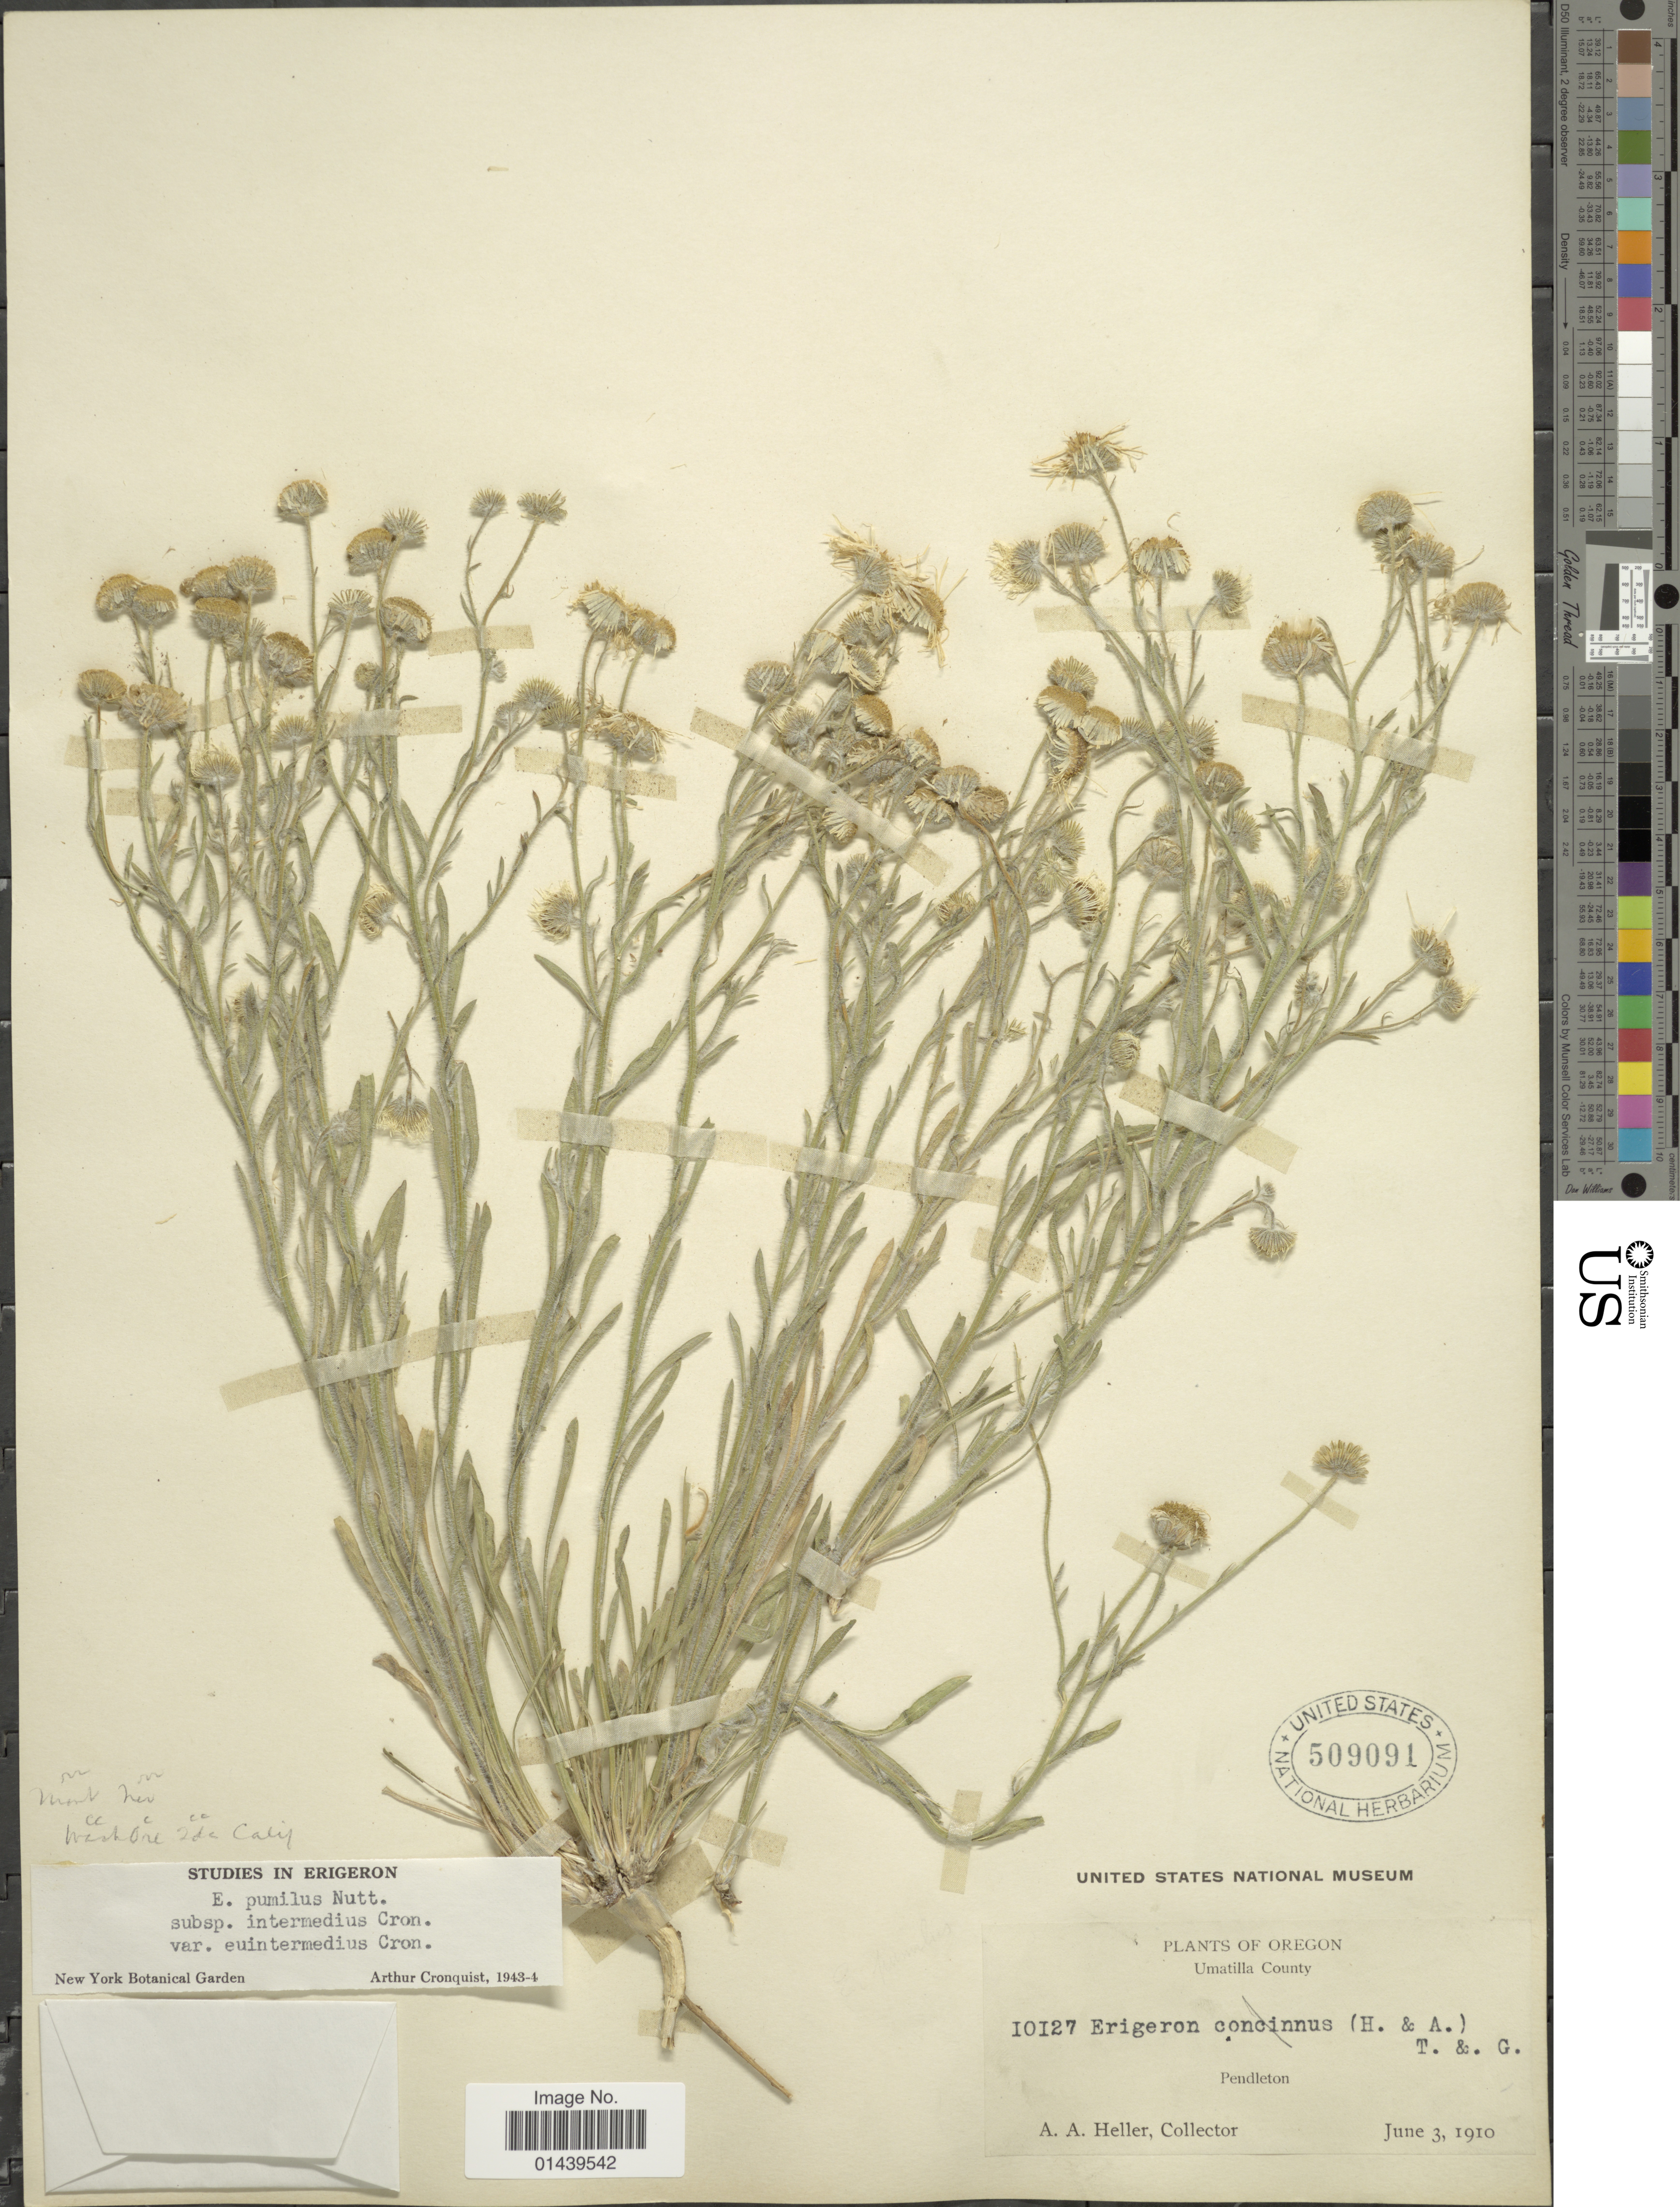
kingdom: Plantae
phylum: Tracheophyta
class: Magnoliopsida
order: Asterales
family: Asteraceae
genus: Erigeron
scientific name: Erigeron pumilus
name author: Nutt.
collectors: A. A. Heller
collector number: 10127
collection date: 1910-06-03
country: United States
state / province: Oregon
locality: Pendleton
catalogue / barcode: US 509091